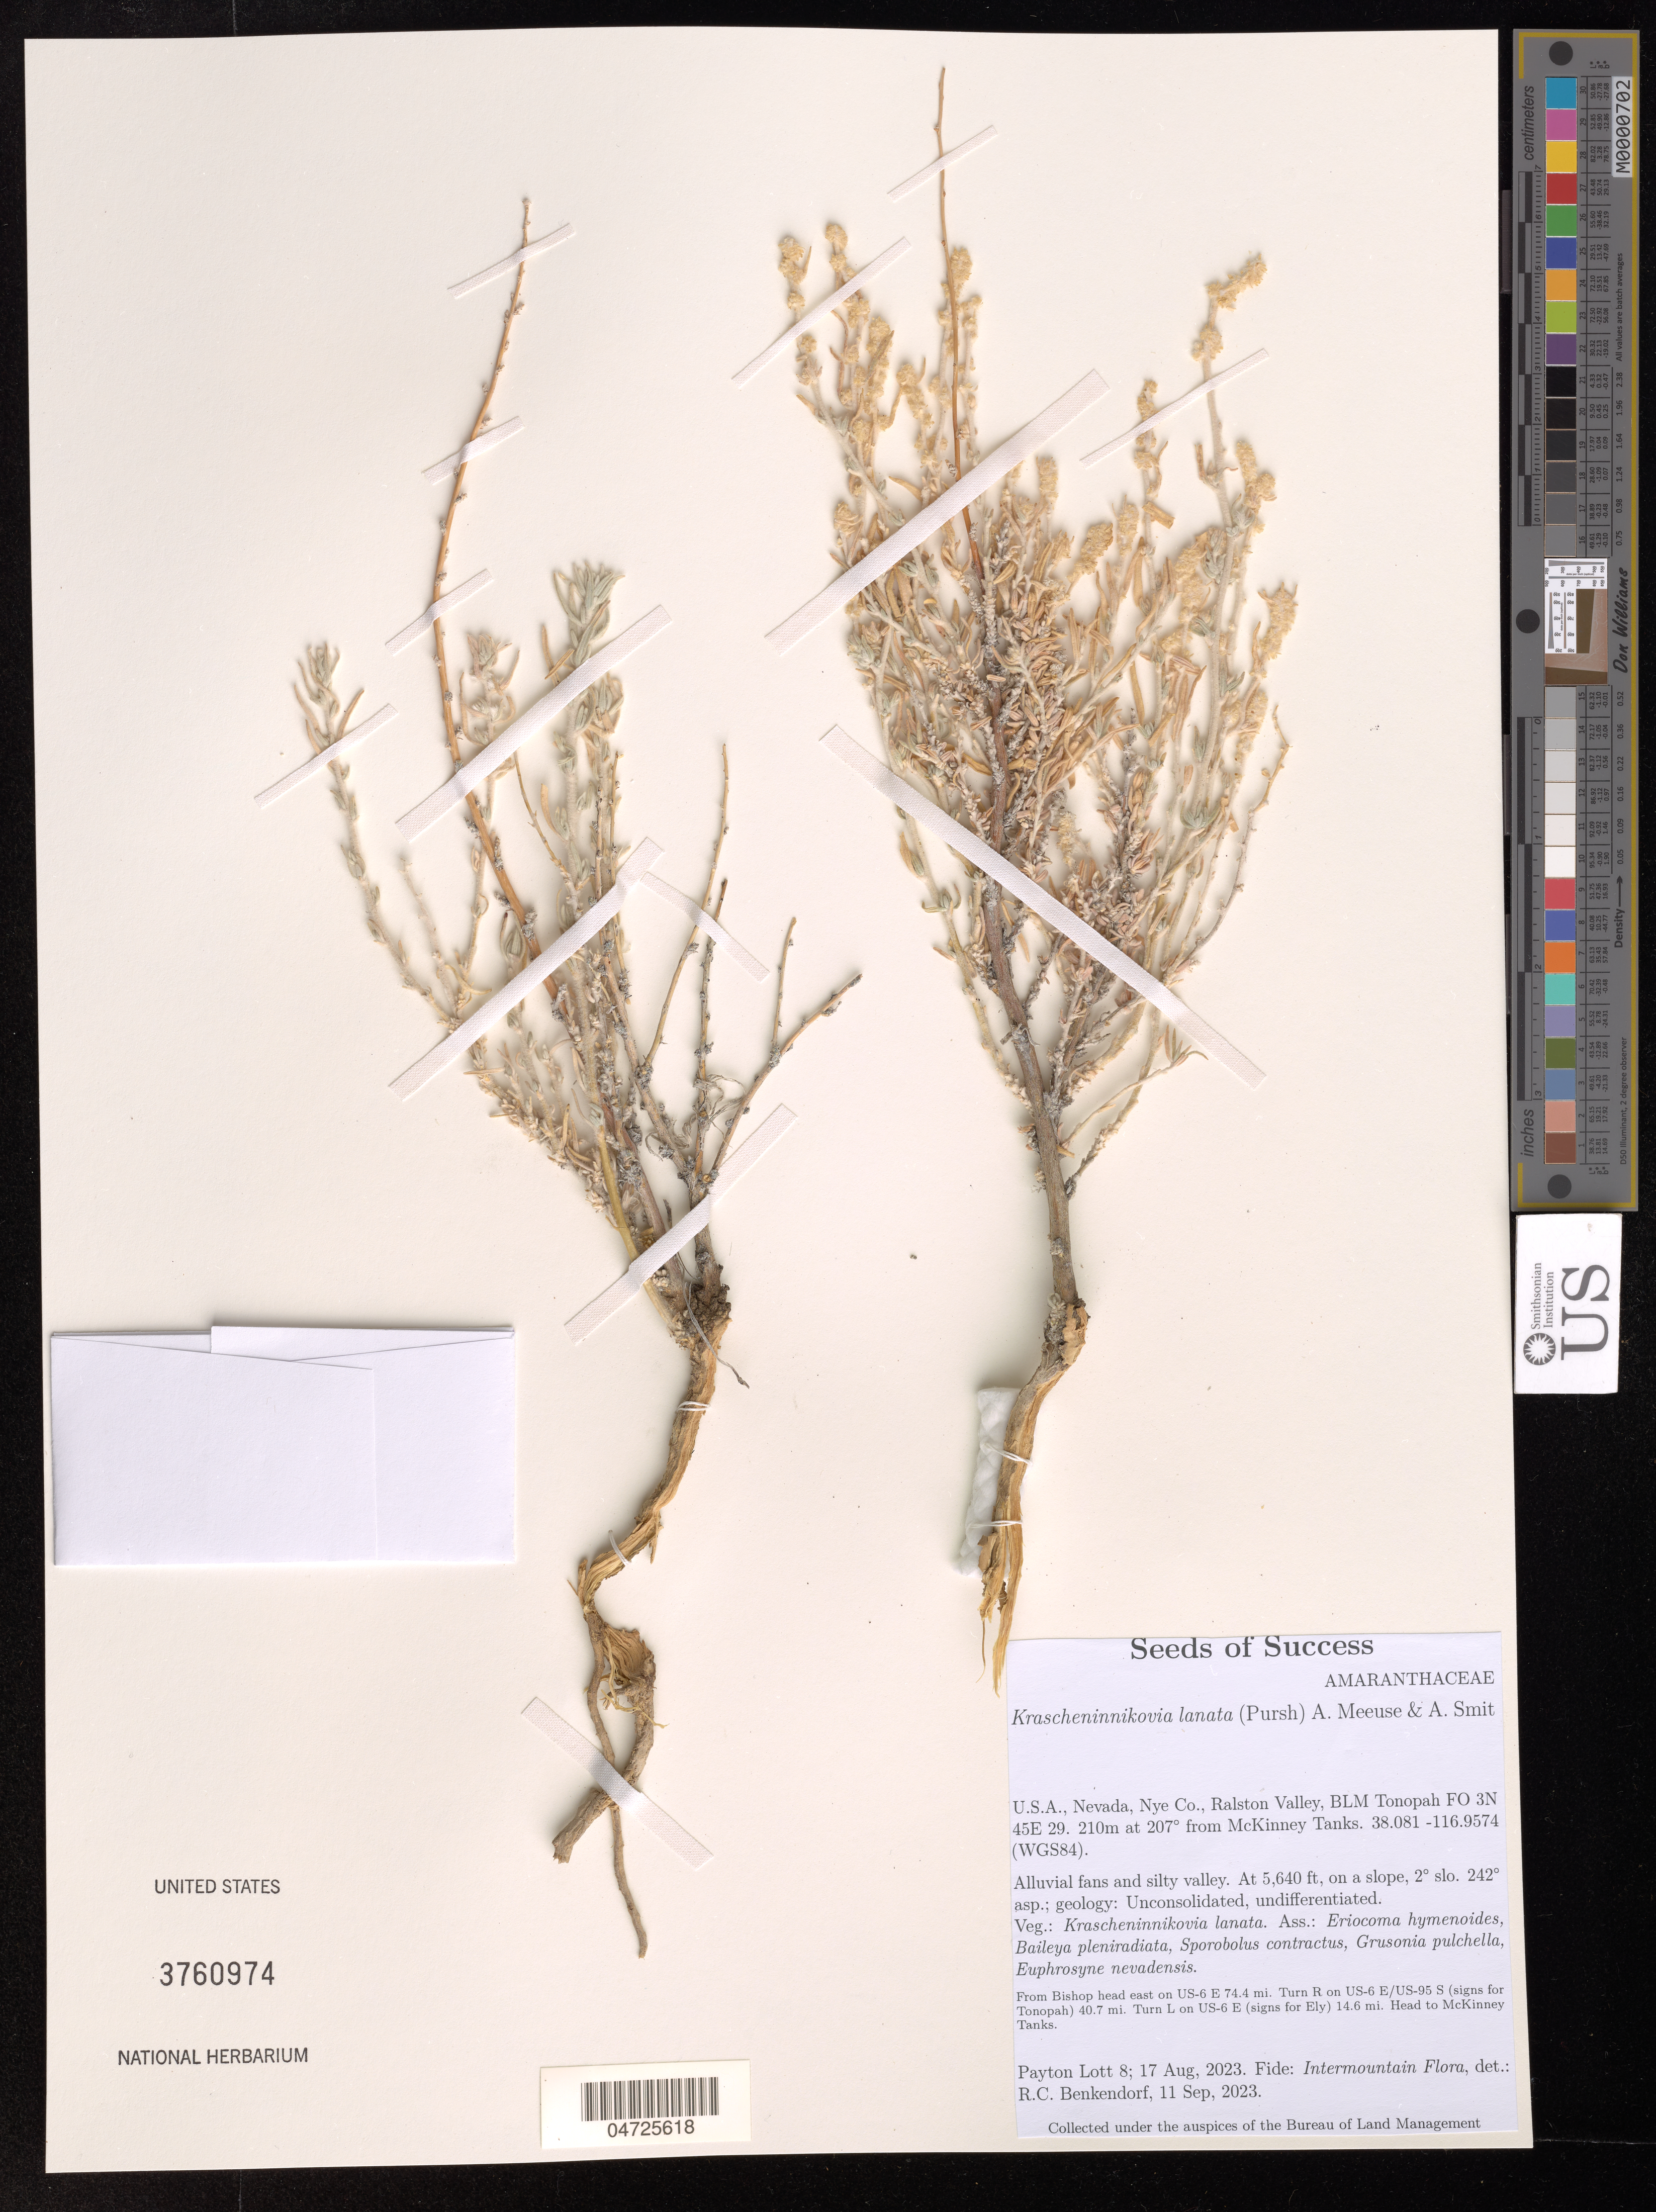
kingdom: Plantae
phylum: Tracheophyta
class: Magnoliopsida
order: Caryophyllales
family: Amaranthaceae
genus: Krascheninnikovia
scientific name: Krascheninnikovia lanata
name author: (Pursh) A. Meeuse & A.Smit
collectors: P. Lott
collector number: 8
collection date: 2023-08-17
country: United States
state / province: Nevada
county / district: Nye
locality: Nye Co. Ralston Valley, BLM Tonopah FO 3N 45E 29. 210m at 207° from McKinney Tanks. (WGS84).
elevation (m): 1719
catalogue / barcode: US 3760974